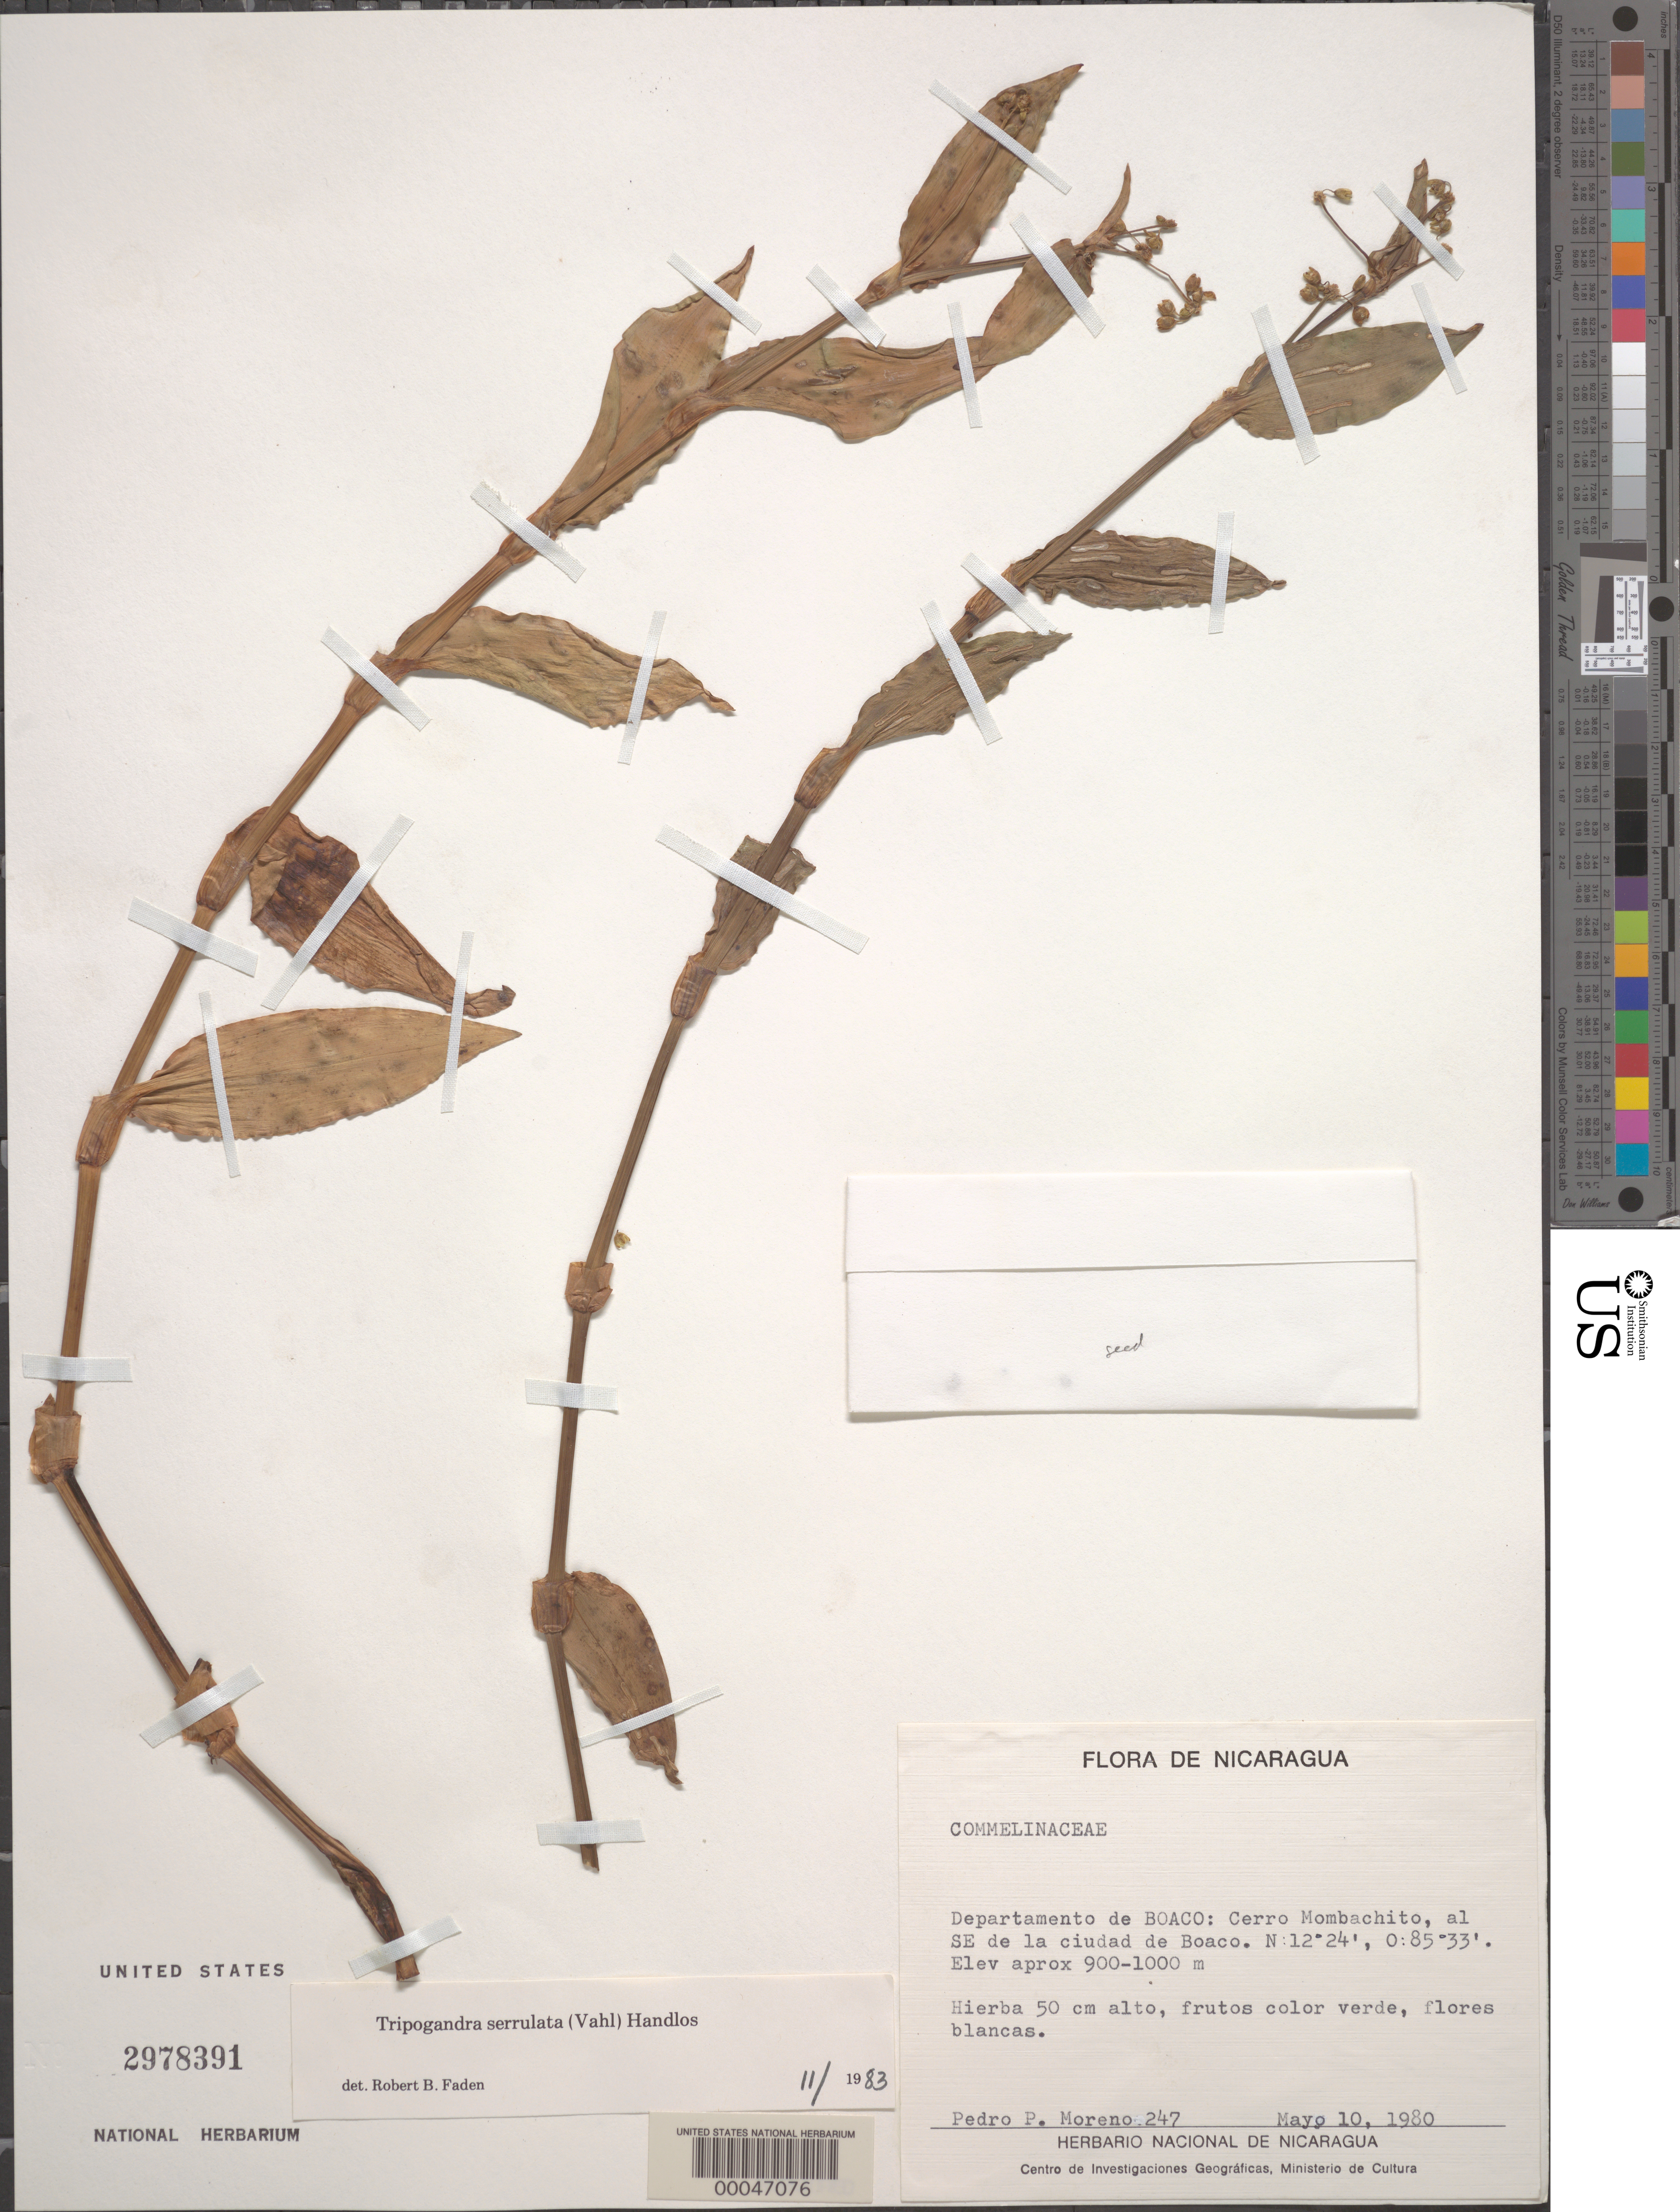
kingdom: Plantae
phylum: Tracheophyta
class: Liliopsida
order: Commelinales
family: Commelinaceae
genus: Tripogandra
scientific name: Tripogandra serrulata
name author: (Vahl) Handlos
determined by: Faden, Robert B., (US), Smithsonian Institution - National Museum of Natural History (UNITED STATES)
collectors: P. Moreno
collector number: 247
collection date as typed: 10 May 1980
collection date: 1980-05-10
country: Nicaragua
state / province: Boaco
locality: Cerro mombachito, se of ciudad de boaco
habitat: Roadside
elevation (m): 900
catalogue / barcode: US 2978391